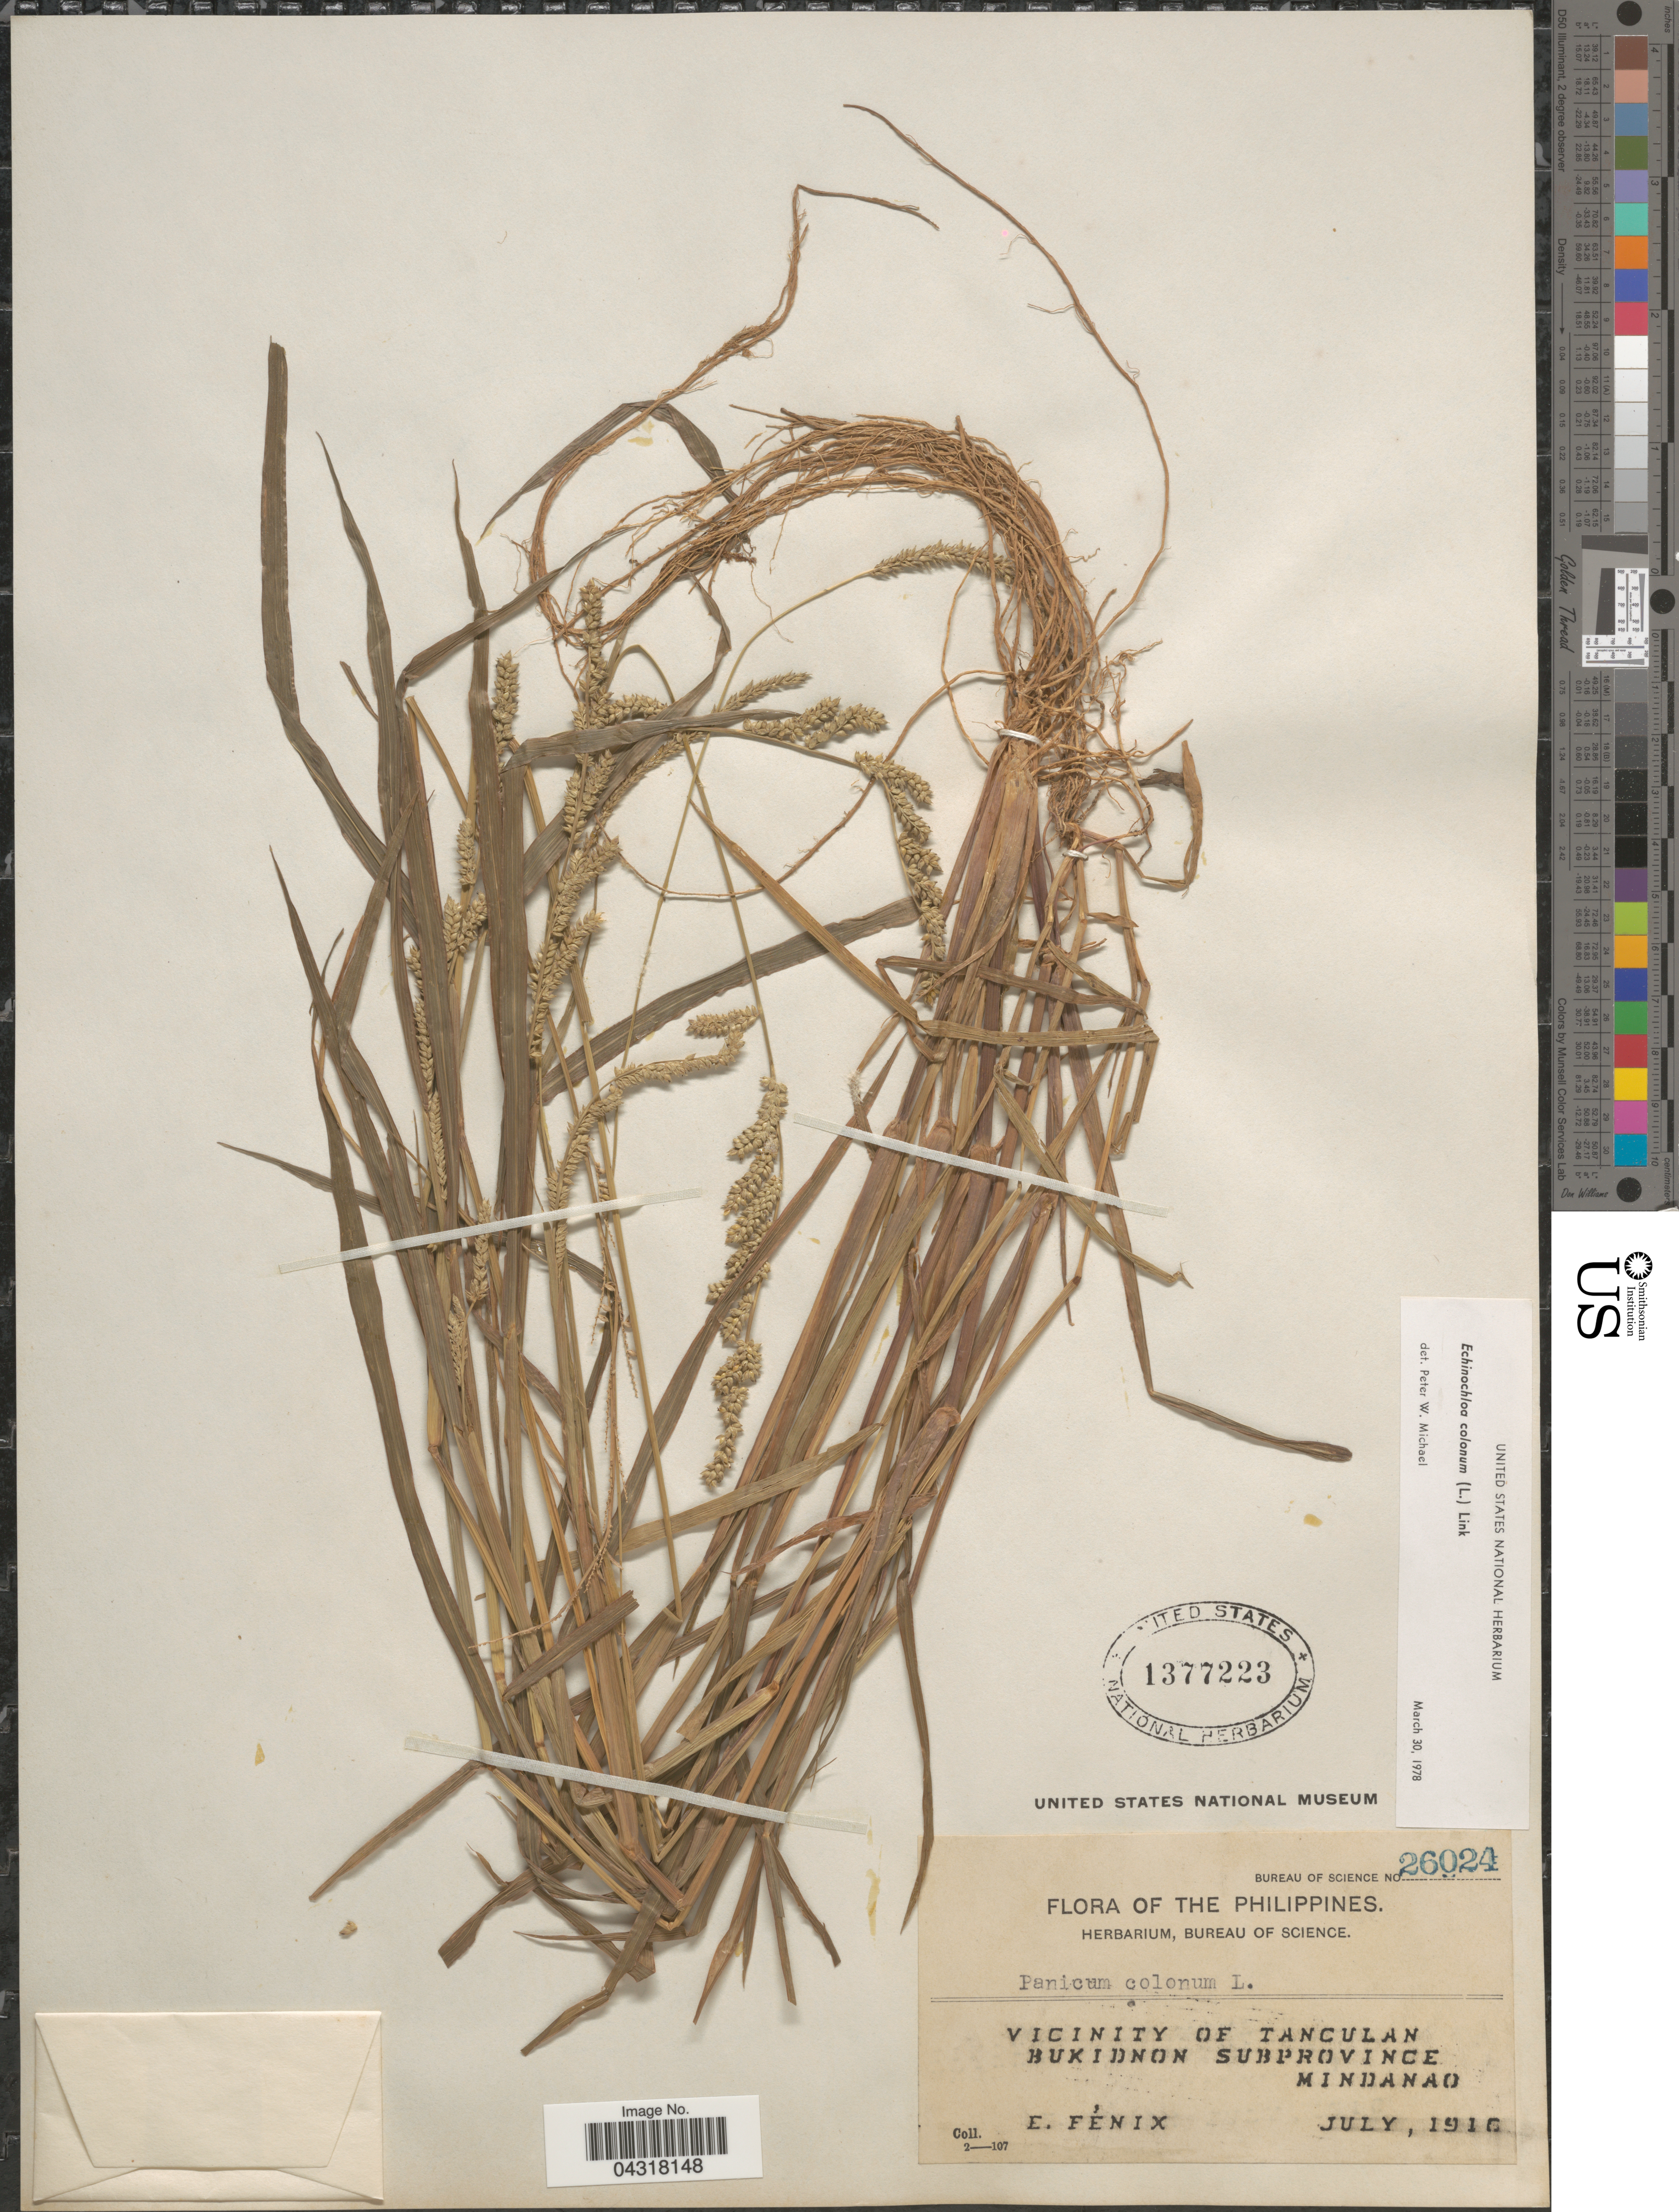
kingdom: Plantae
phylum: Tracheophyta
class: Liliopsida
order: Poales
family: Poaceae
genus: Echinochloa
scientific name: Echinochloa colona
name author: (L.) Link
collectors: E. Fénix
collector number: Bureau of Science 26024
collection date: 1916-07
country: Philippines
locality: Vicinity of Tanculan. Bukidnon Subprovince. Mindanao.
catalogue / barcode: US 1377223